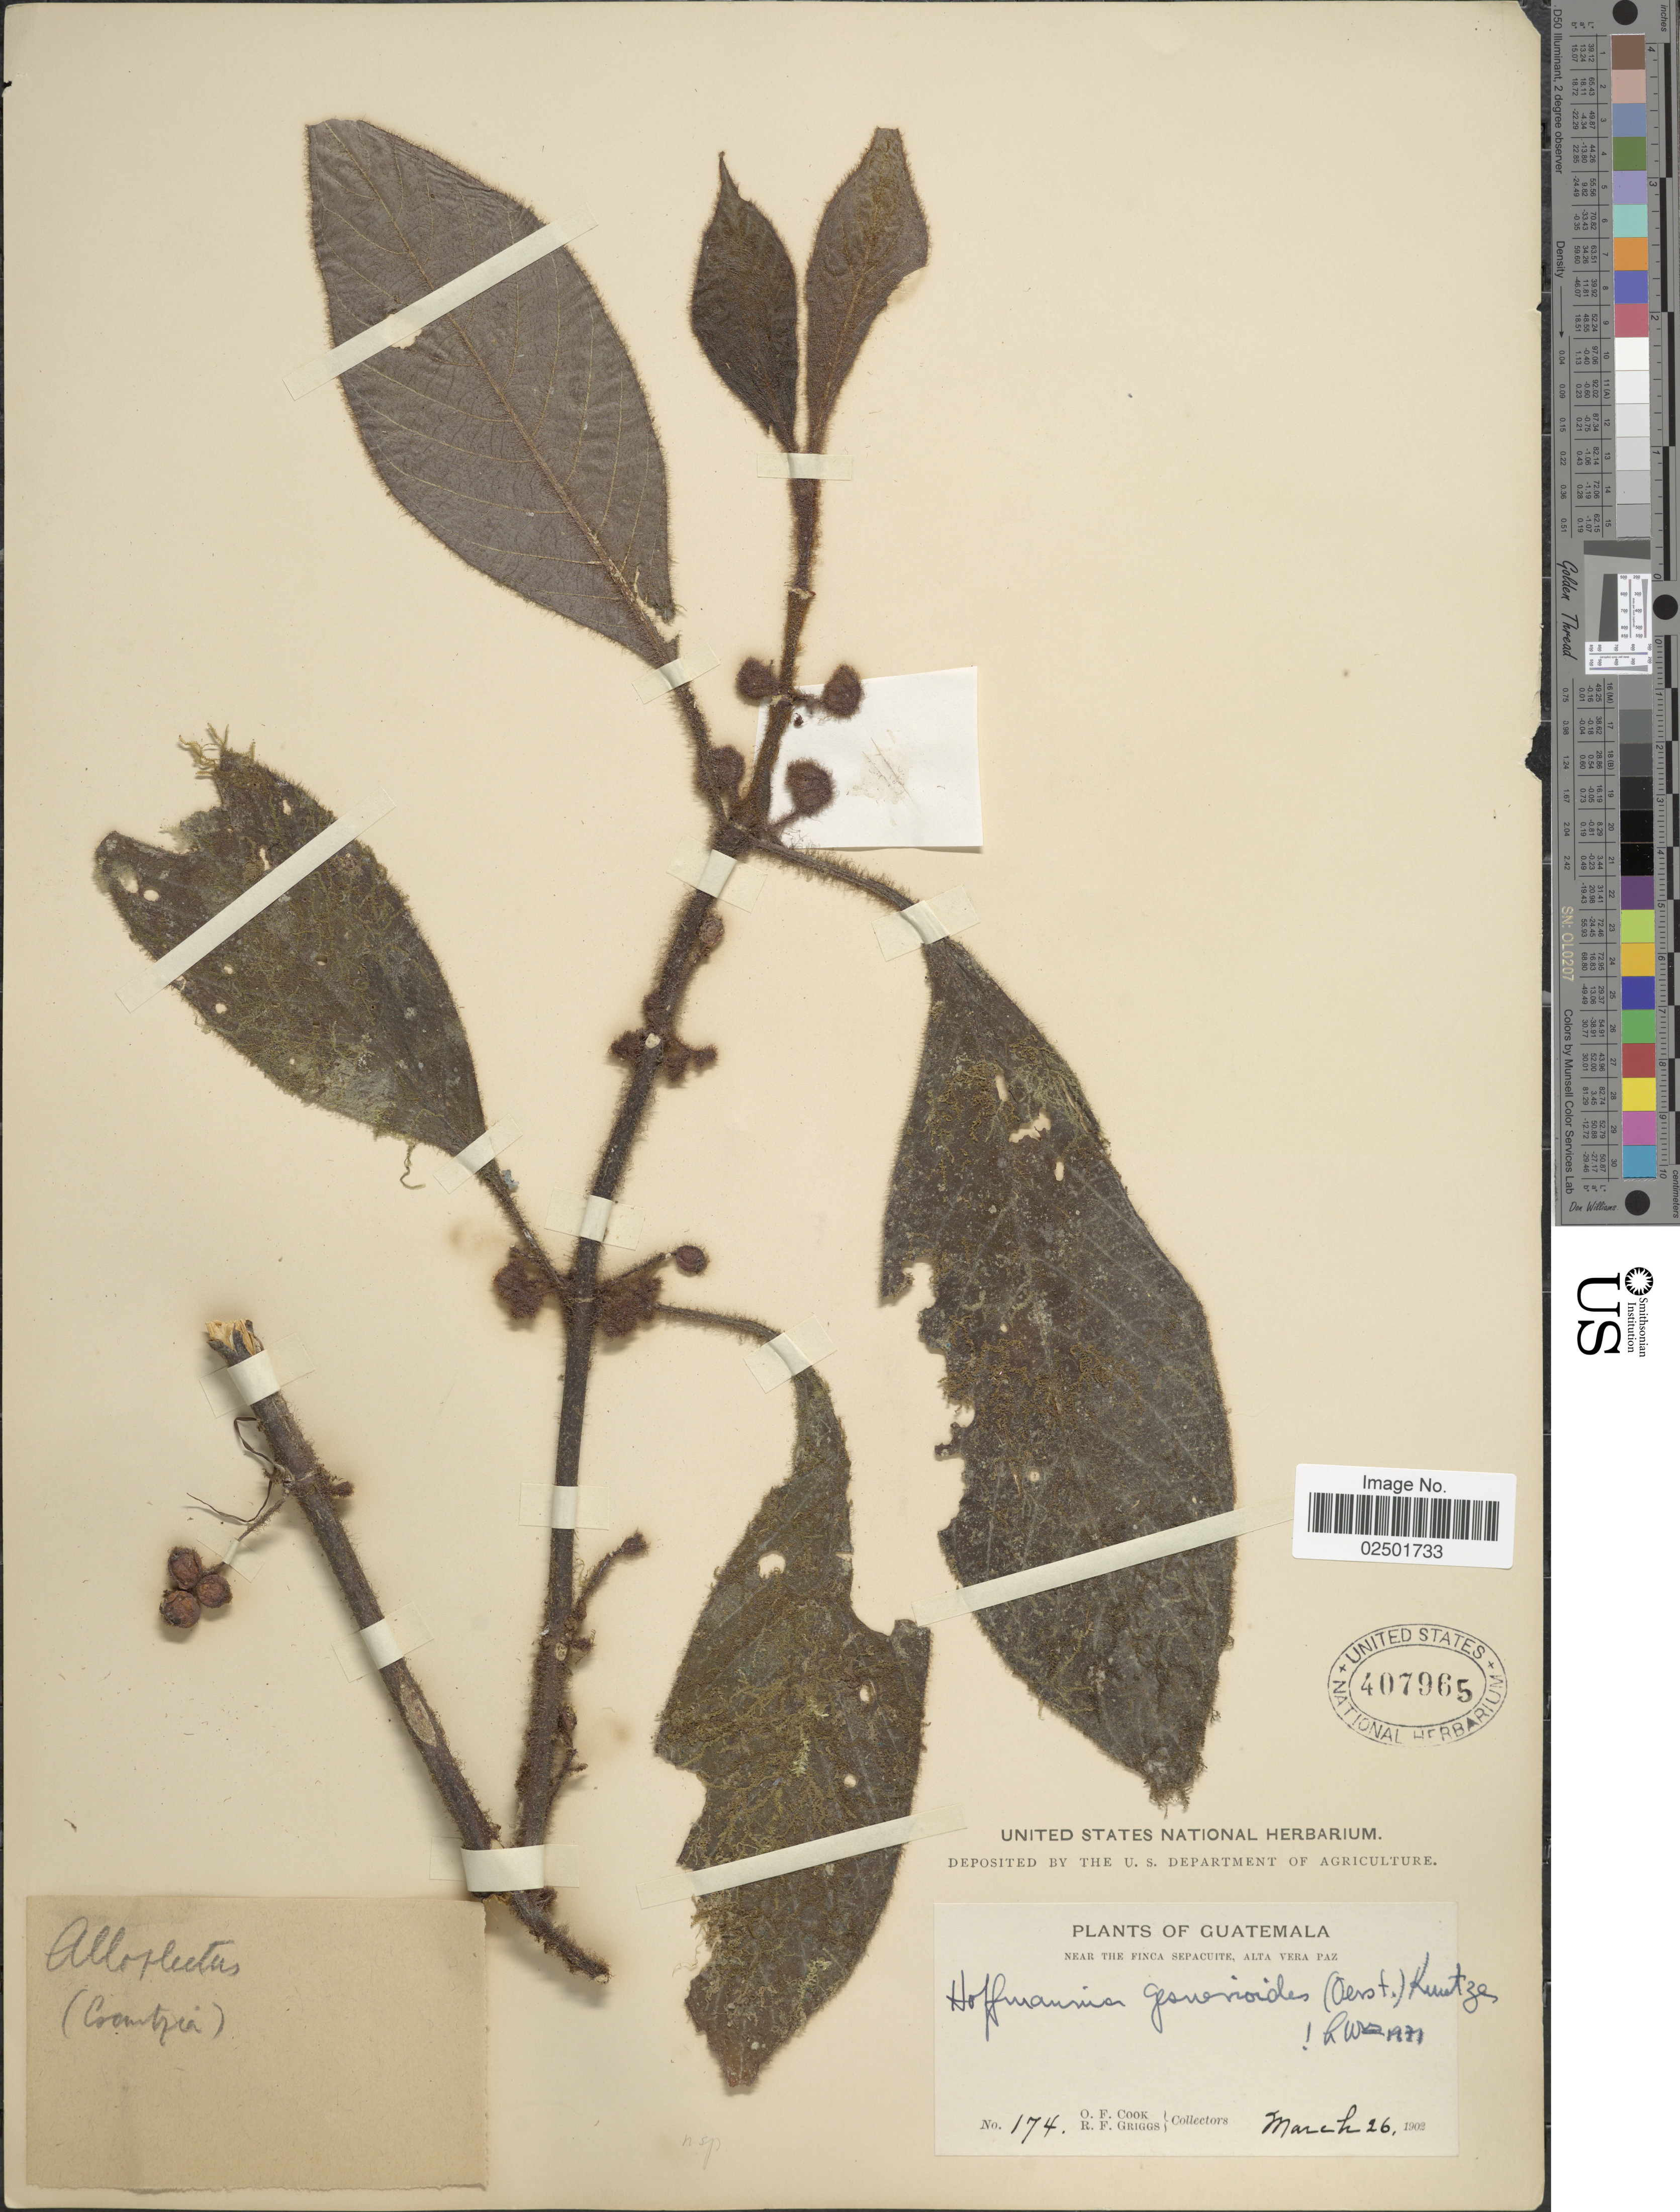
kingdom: Plantae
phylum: Tracheophyta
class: Magnoliopsida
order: Gentianales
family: Rubiaceae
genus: Hoffmannia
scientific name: Hoffmannia gesnerioides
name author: (Oerst.) Kuntze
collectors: O. F. Cook & R. F. Griggs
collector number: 174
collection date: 1902-03-26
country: Guatemala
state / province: Alta Verapaz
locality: Near The Finca Sepacuite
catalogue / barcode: US 407965